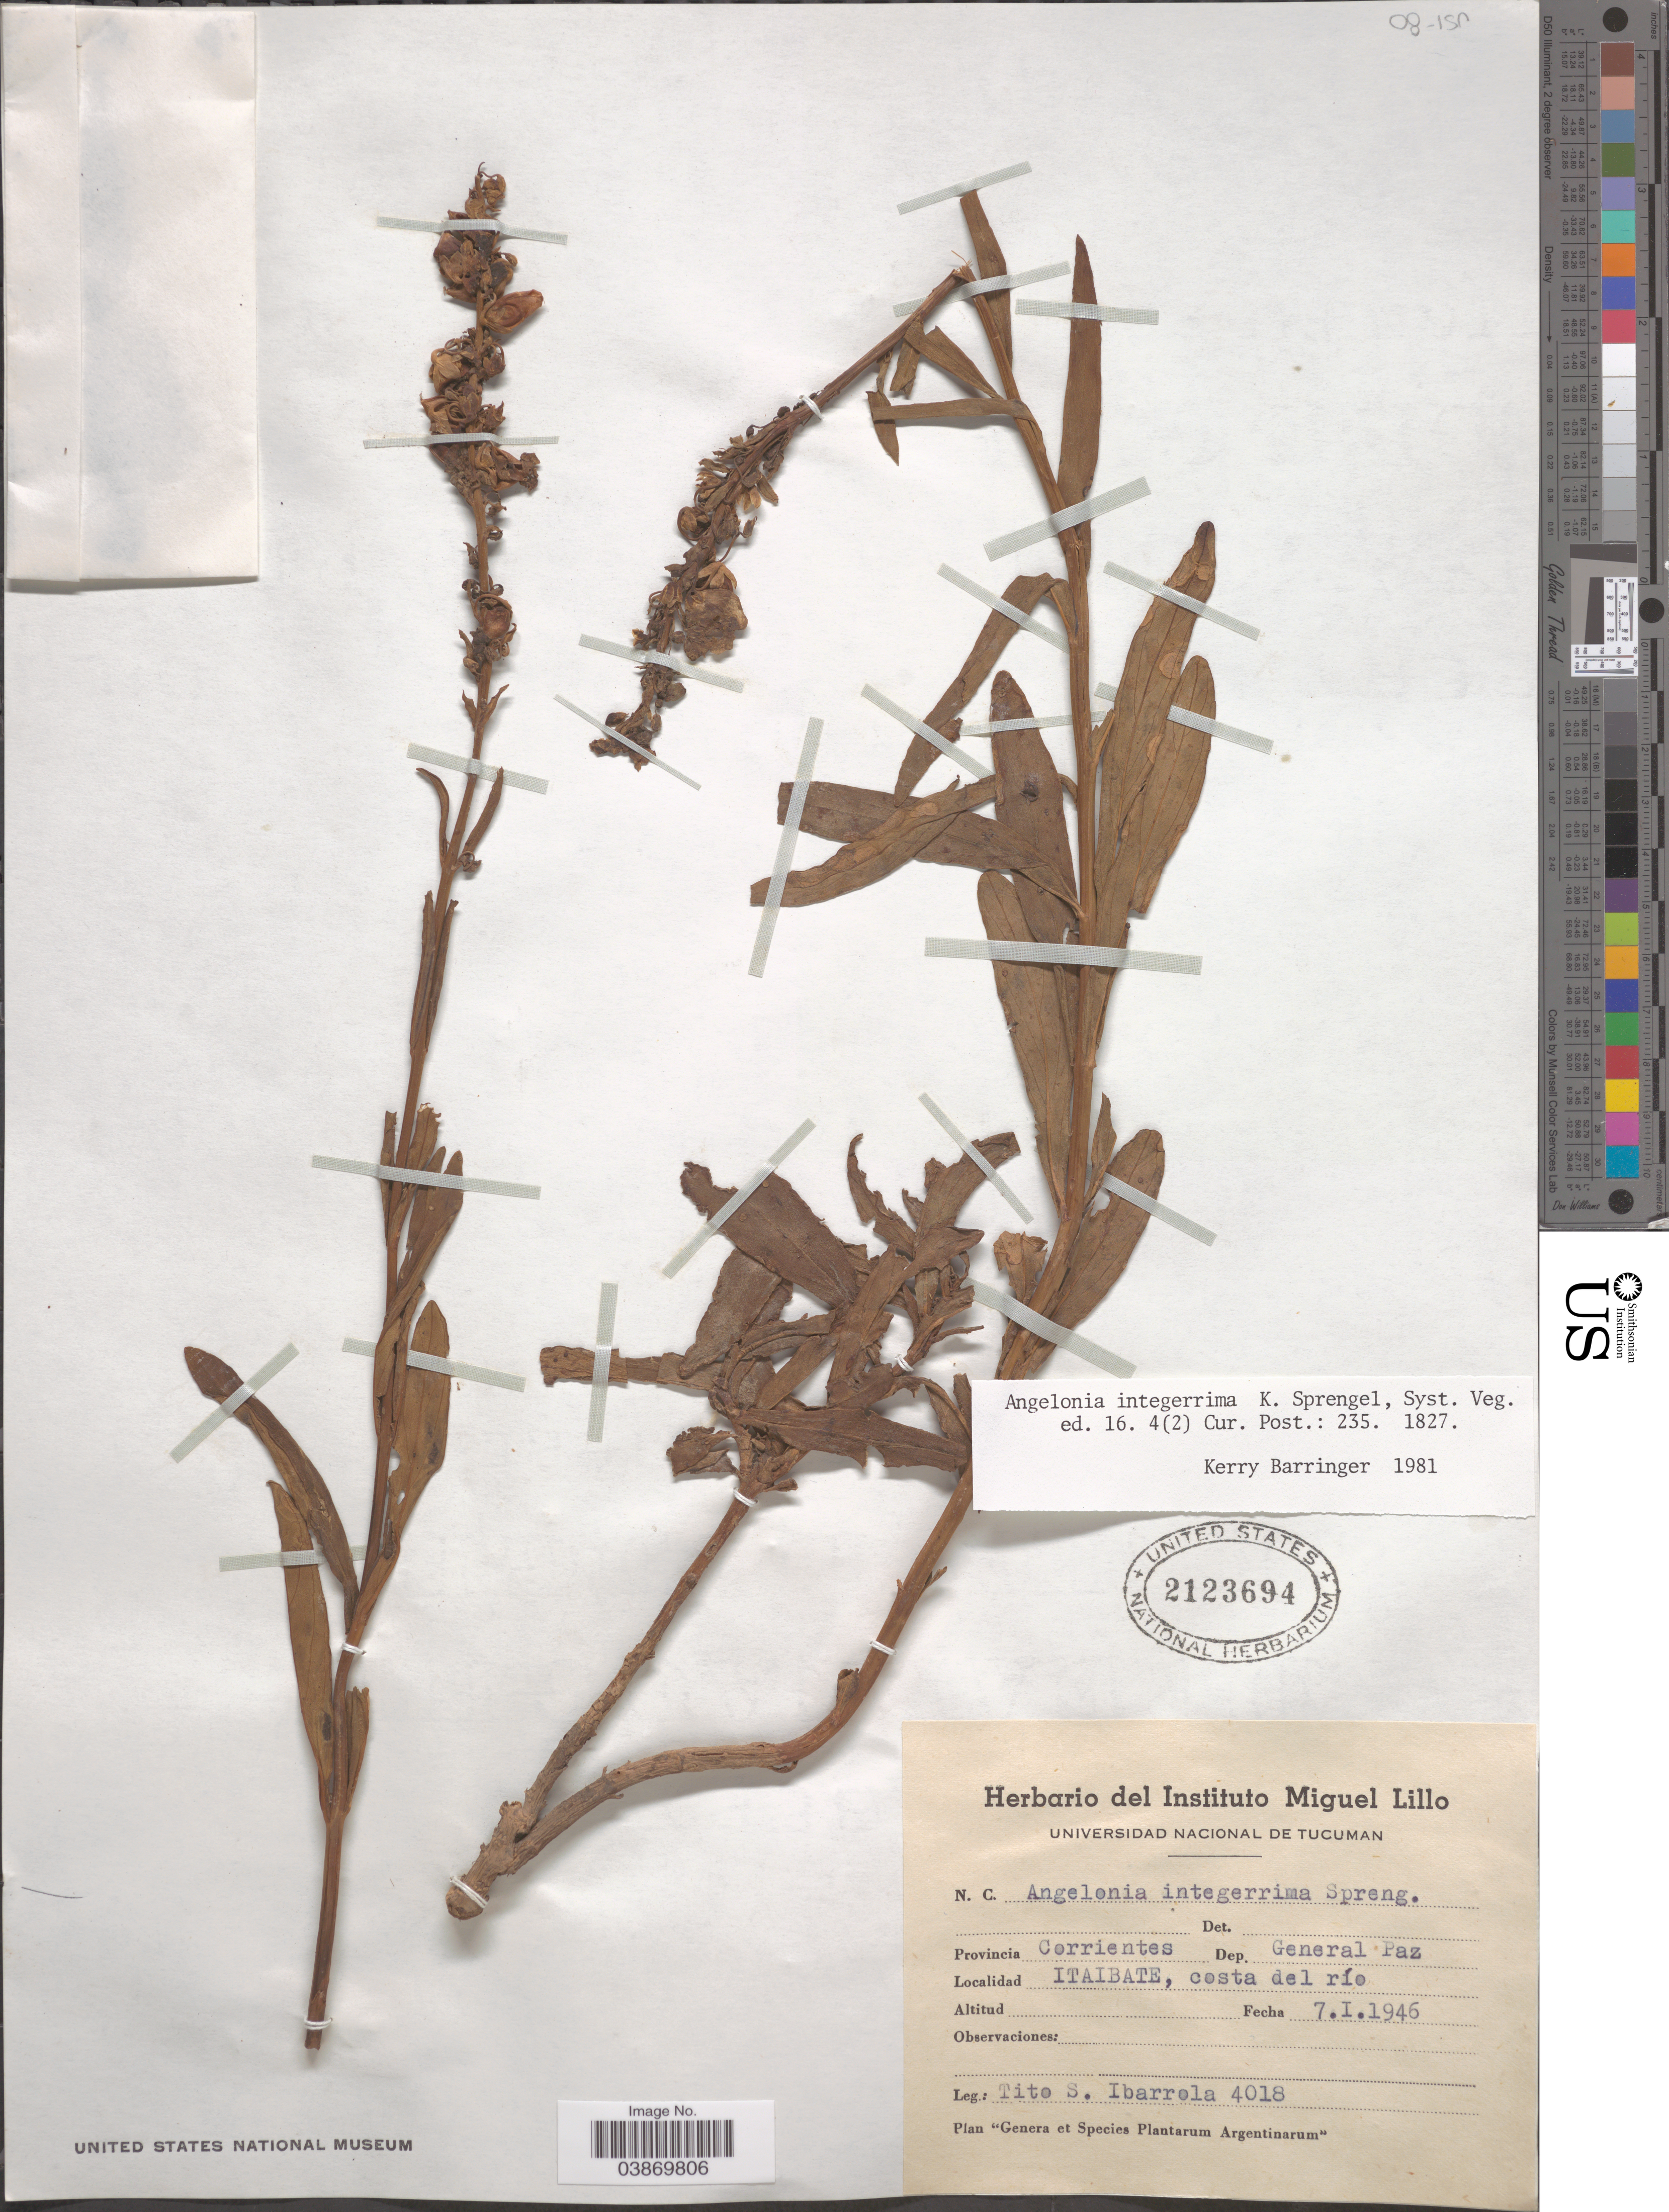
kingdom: Plantae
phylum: Tracheophyta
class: Magnoliopsida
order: Lamiales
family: Plantaginaceae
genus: Angelonia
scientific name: Angelonia integerrima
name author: Spreng.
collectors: T. Ibarrola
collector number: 4018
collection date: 1946-01-07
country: Argentina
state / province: Corrientes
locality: Dep. General Paz. Itaibate, costa del río.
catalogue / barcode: US 2123694